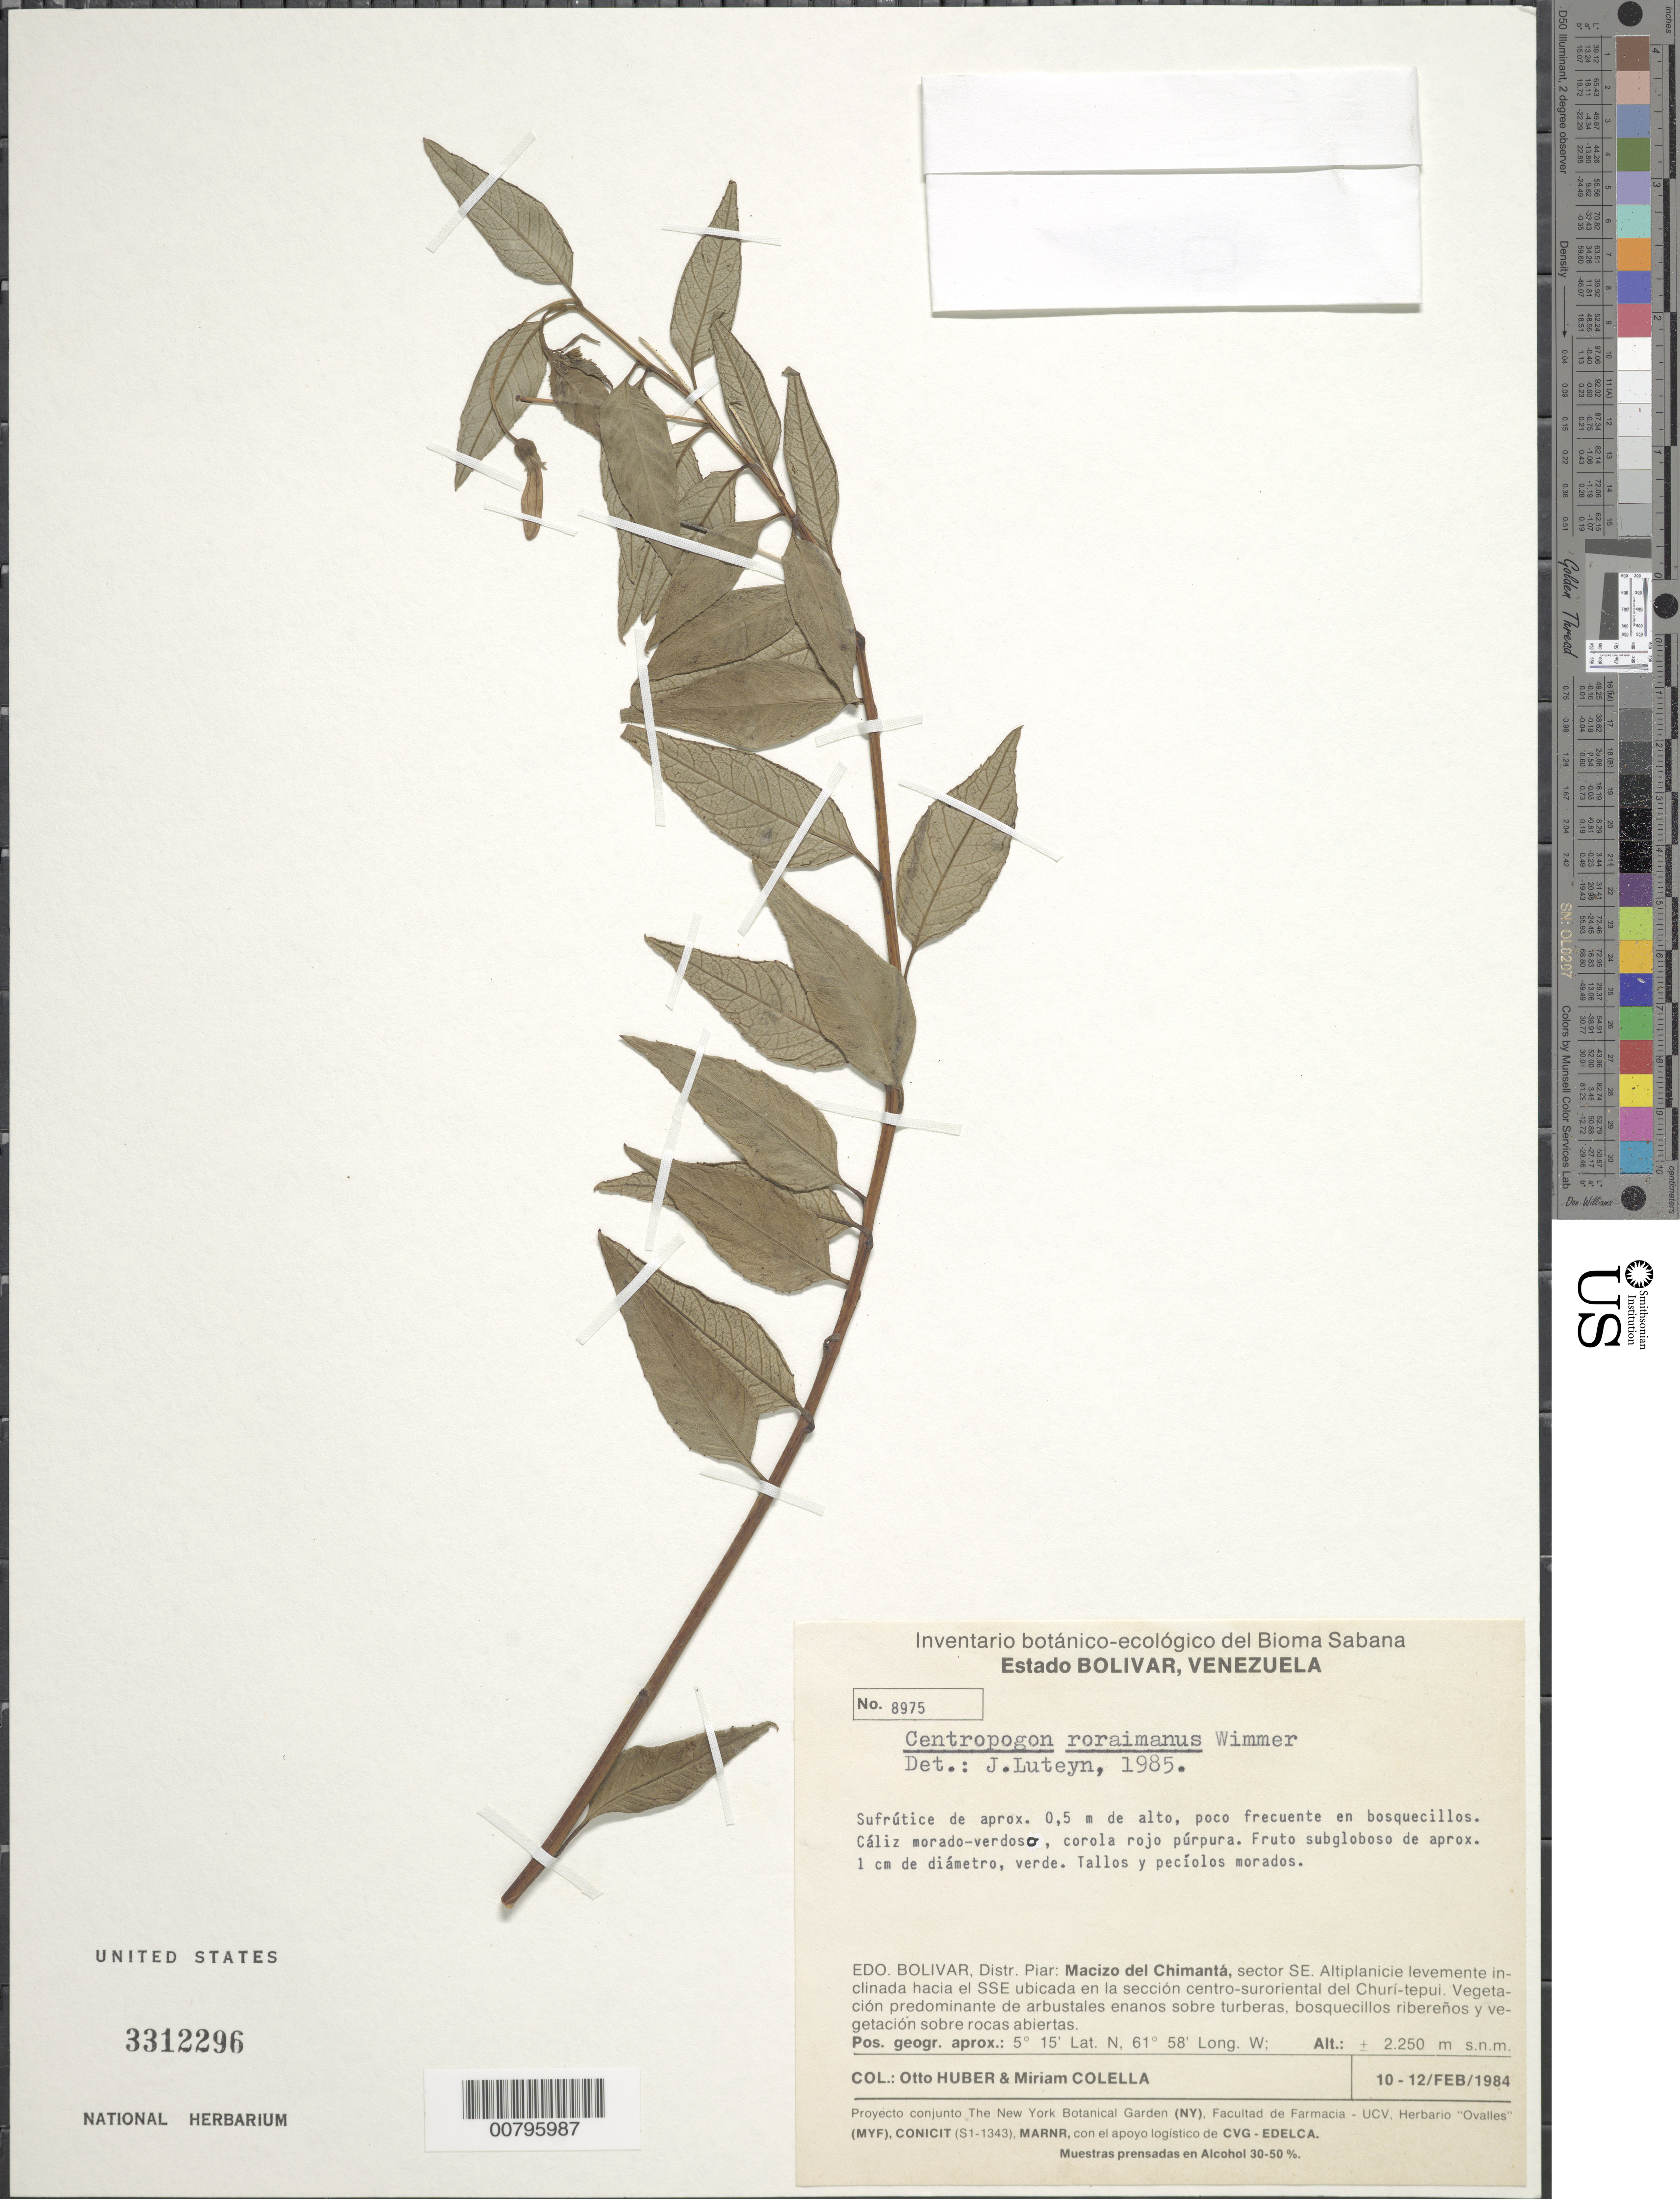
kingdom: Plantae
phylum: Tracheophyta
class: Magnoliopsida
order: Asterales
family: Campanulaceae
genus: Centropogon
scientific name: Centropogon roraimanus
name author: E. Wimm.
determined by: Luteyn, J. L.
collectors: O. Huber & M. Colella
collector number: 8975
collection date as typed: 10-Feb-84 to 12-Feb-84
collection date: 1984-02-10/1984-02-12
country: Venezuela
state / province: Bolívar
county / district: Piar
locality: Macizo del Chimantá, sector SE, SSE ubicada en la sección centro-suroriental del Churi-tepuí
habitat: Bosquecillos. Vegetación predominante de arbustaless enanos sobre turberas, bosquecillos ribereños y vegetación sobre rocas abiertas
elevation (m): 2250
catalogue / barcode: US 3312296